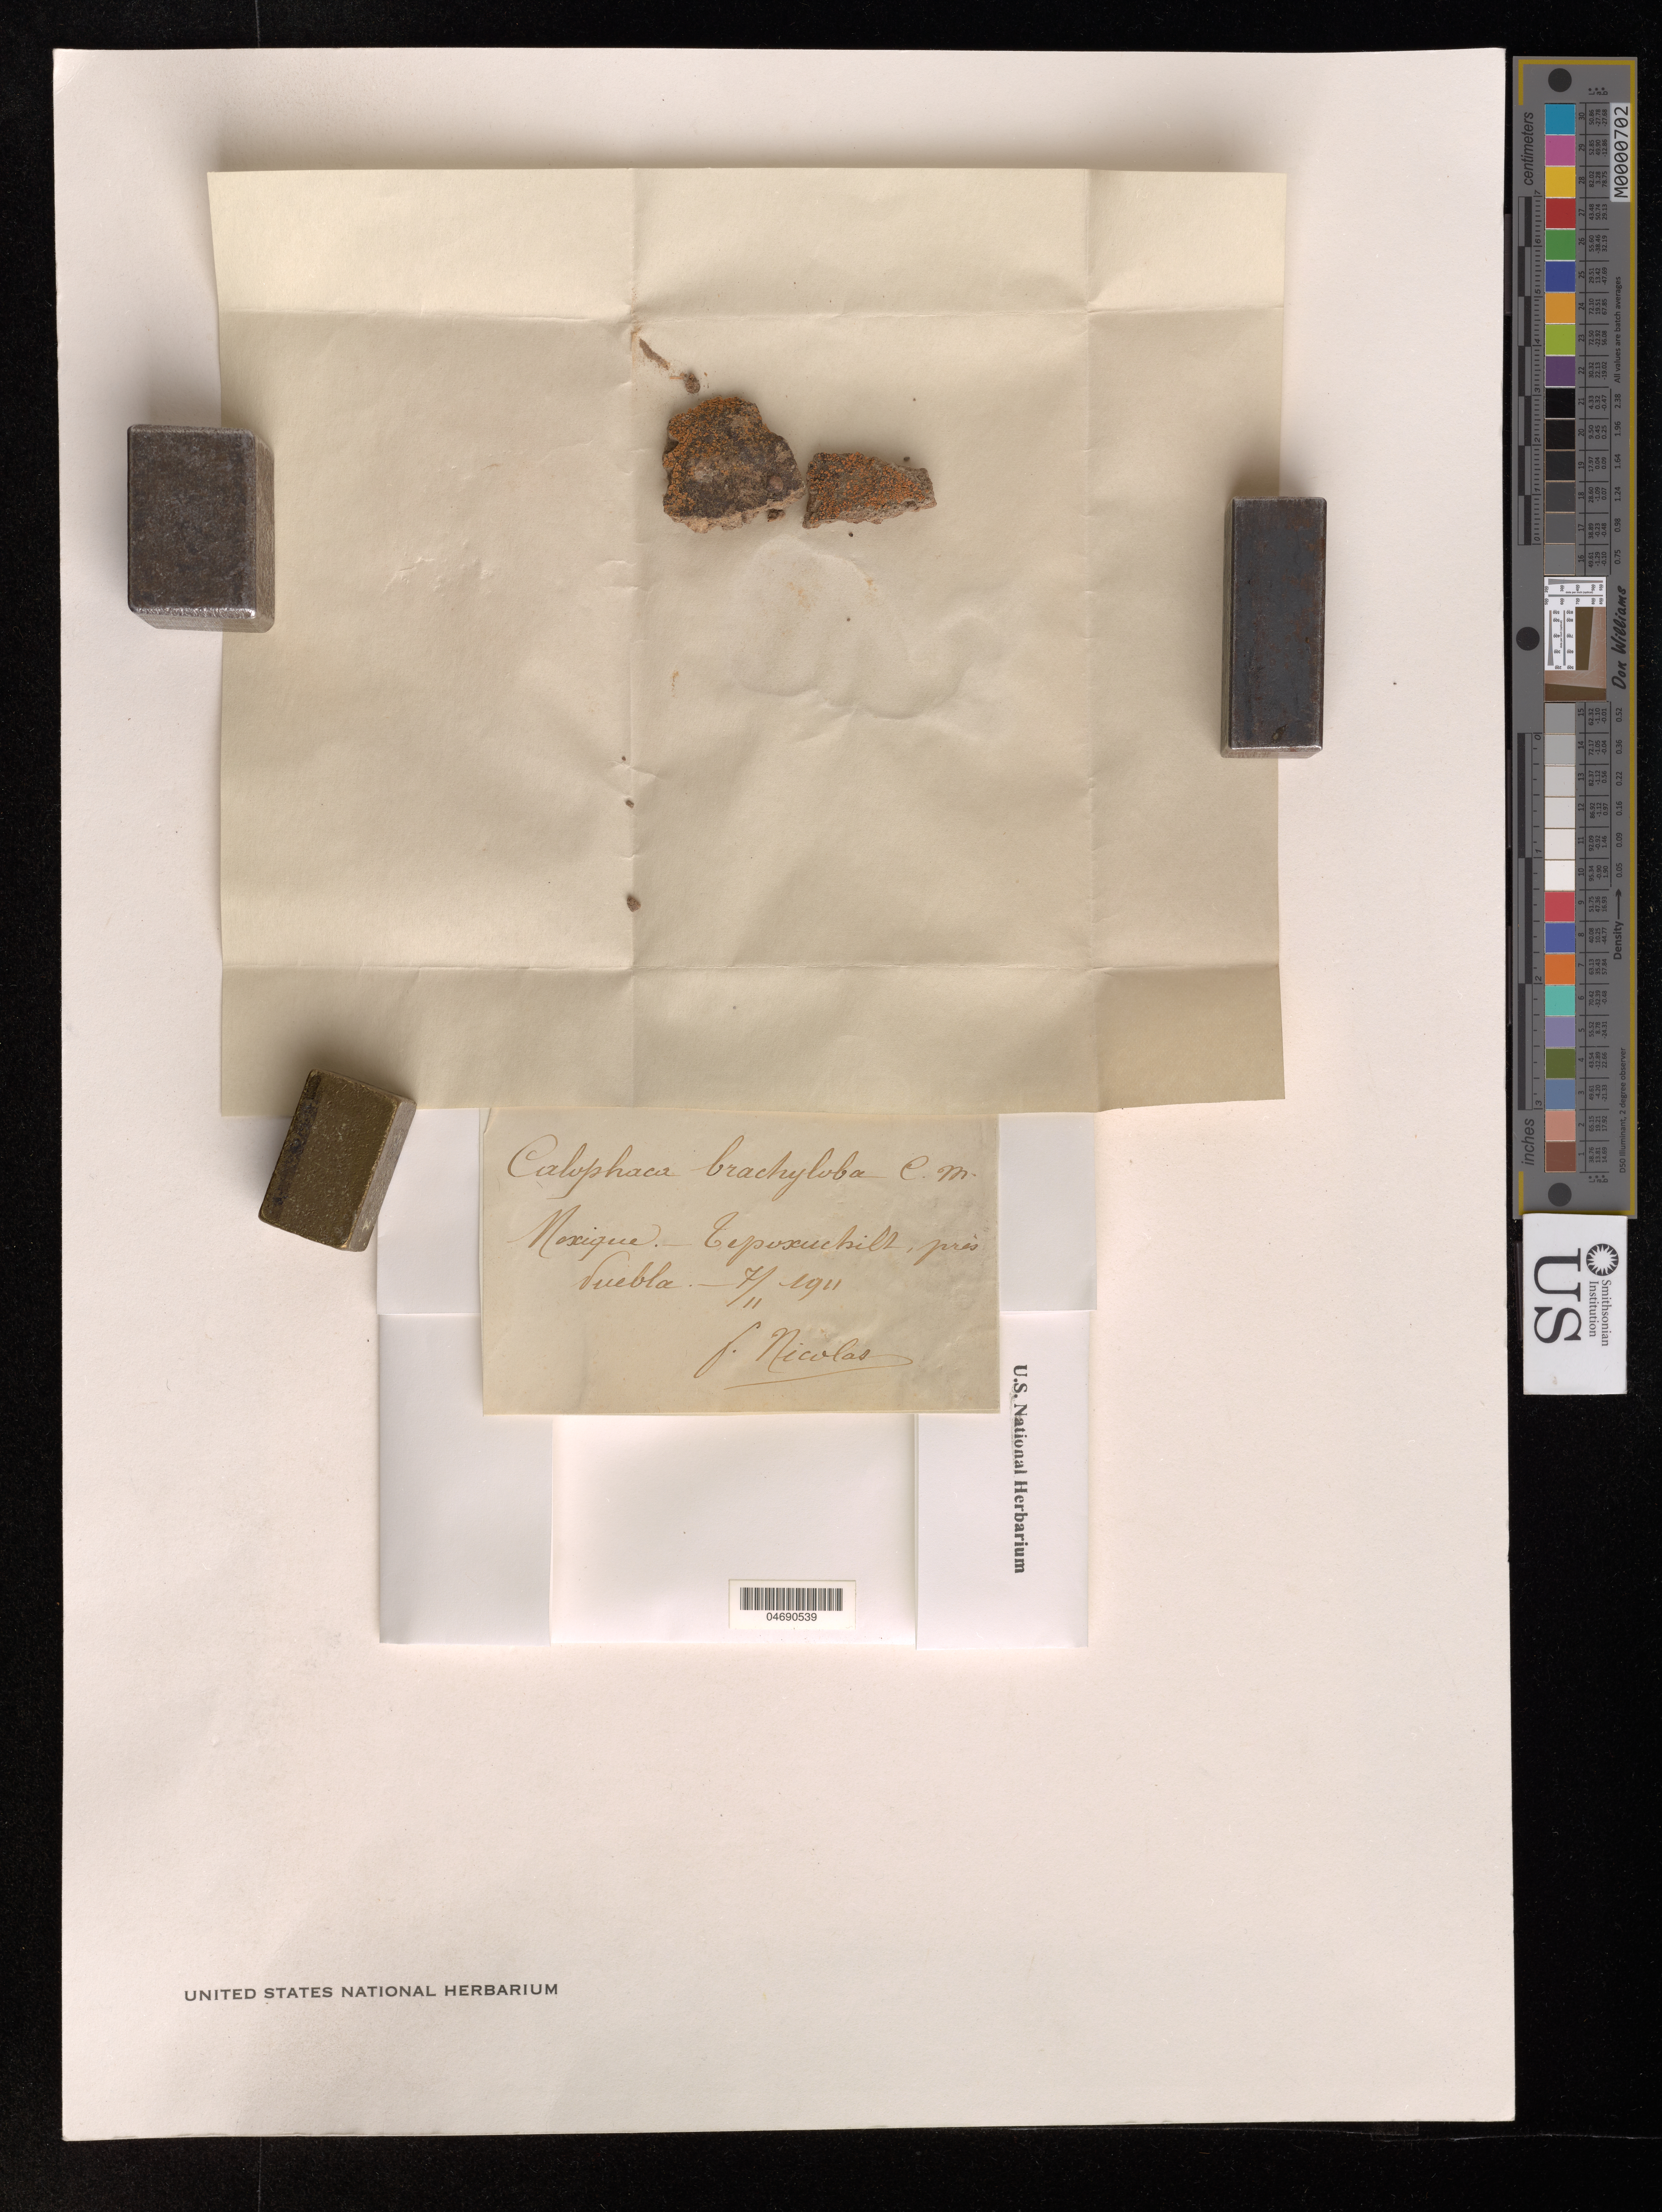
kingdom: Fungi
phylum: Ascomycota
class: Lecanoromycetes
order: Teloschistales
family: Teloschistaceae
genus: Caloplaca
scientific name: Caloplaca brachyloba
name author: (Müll. Arg.) R. Sant.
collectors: F. Nicolas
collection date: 1911-11-07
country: Mexico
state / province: Puebla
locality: Mexique. Tepuxuchill, près Puebla.